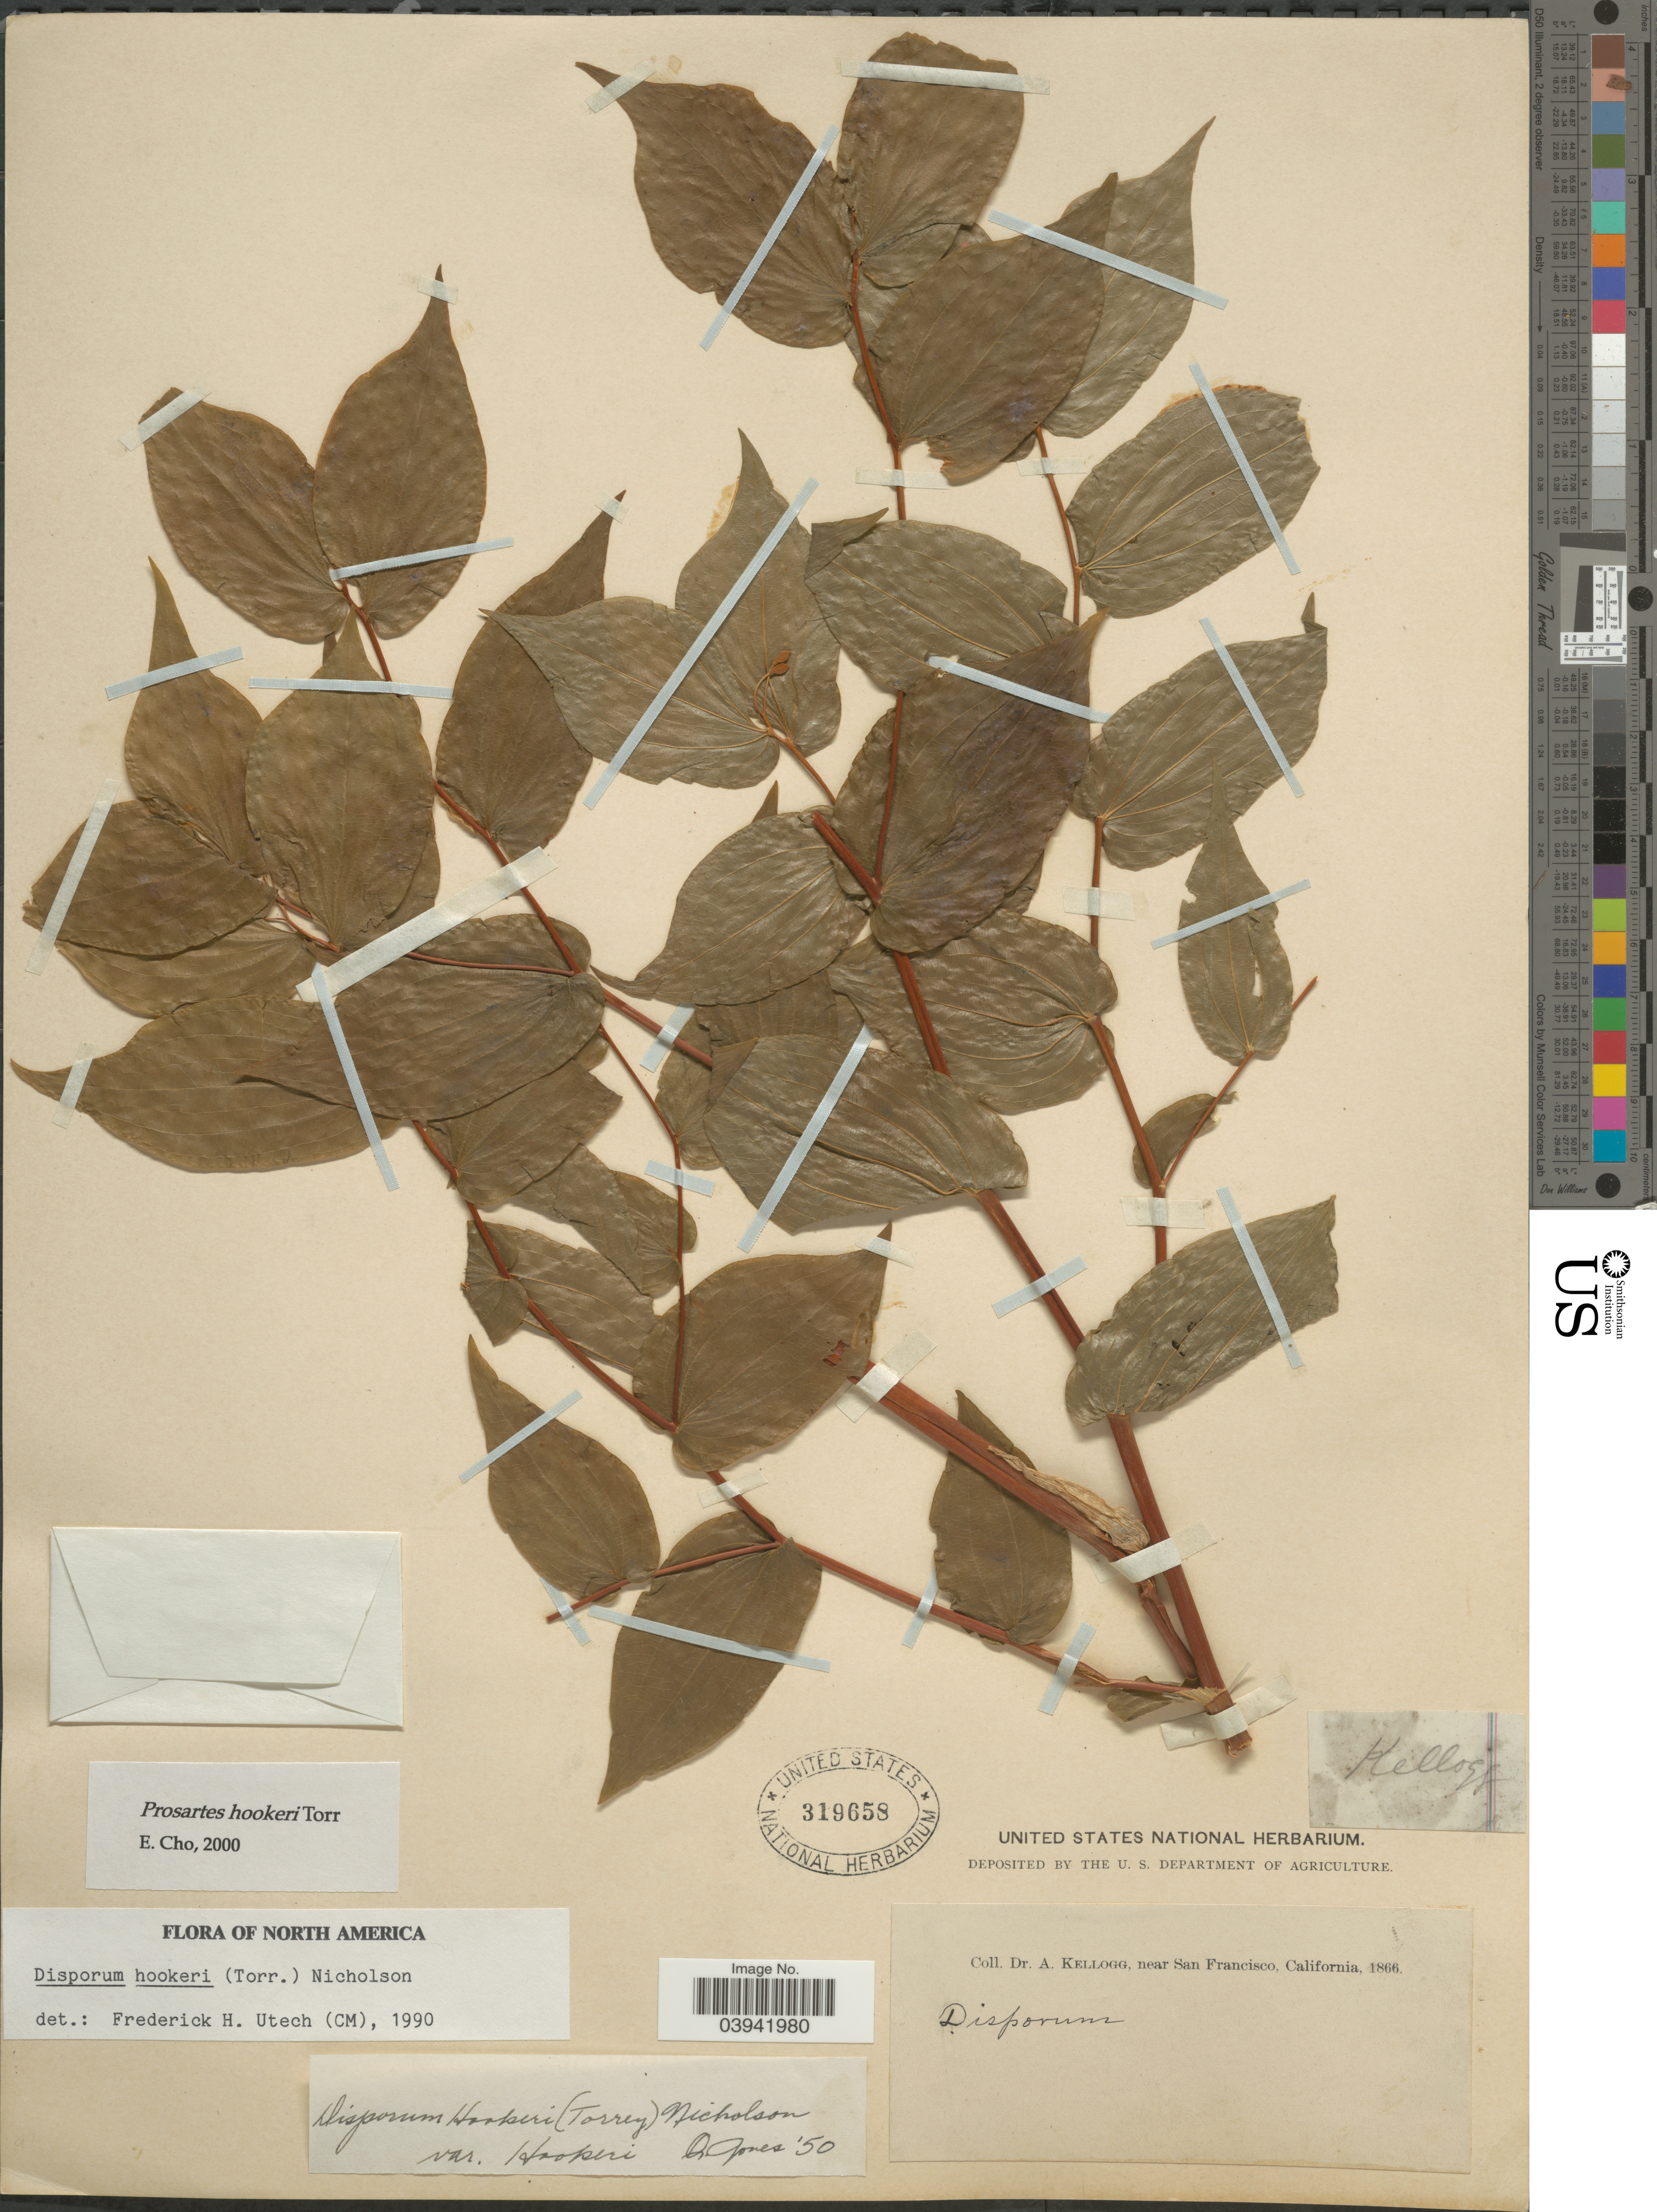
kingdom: Plantae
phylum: Tracheophyta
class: Liliopsida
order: Liliales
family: Liliaceae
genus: Prosartes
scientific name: Prosartes hookeri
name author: Torr.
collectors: A. Kellogg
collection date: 1866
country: United States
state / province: California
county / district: San Francisco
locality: Near San Francisco.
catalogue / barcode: US 319658